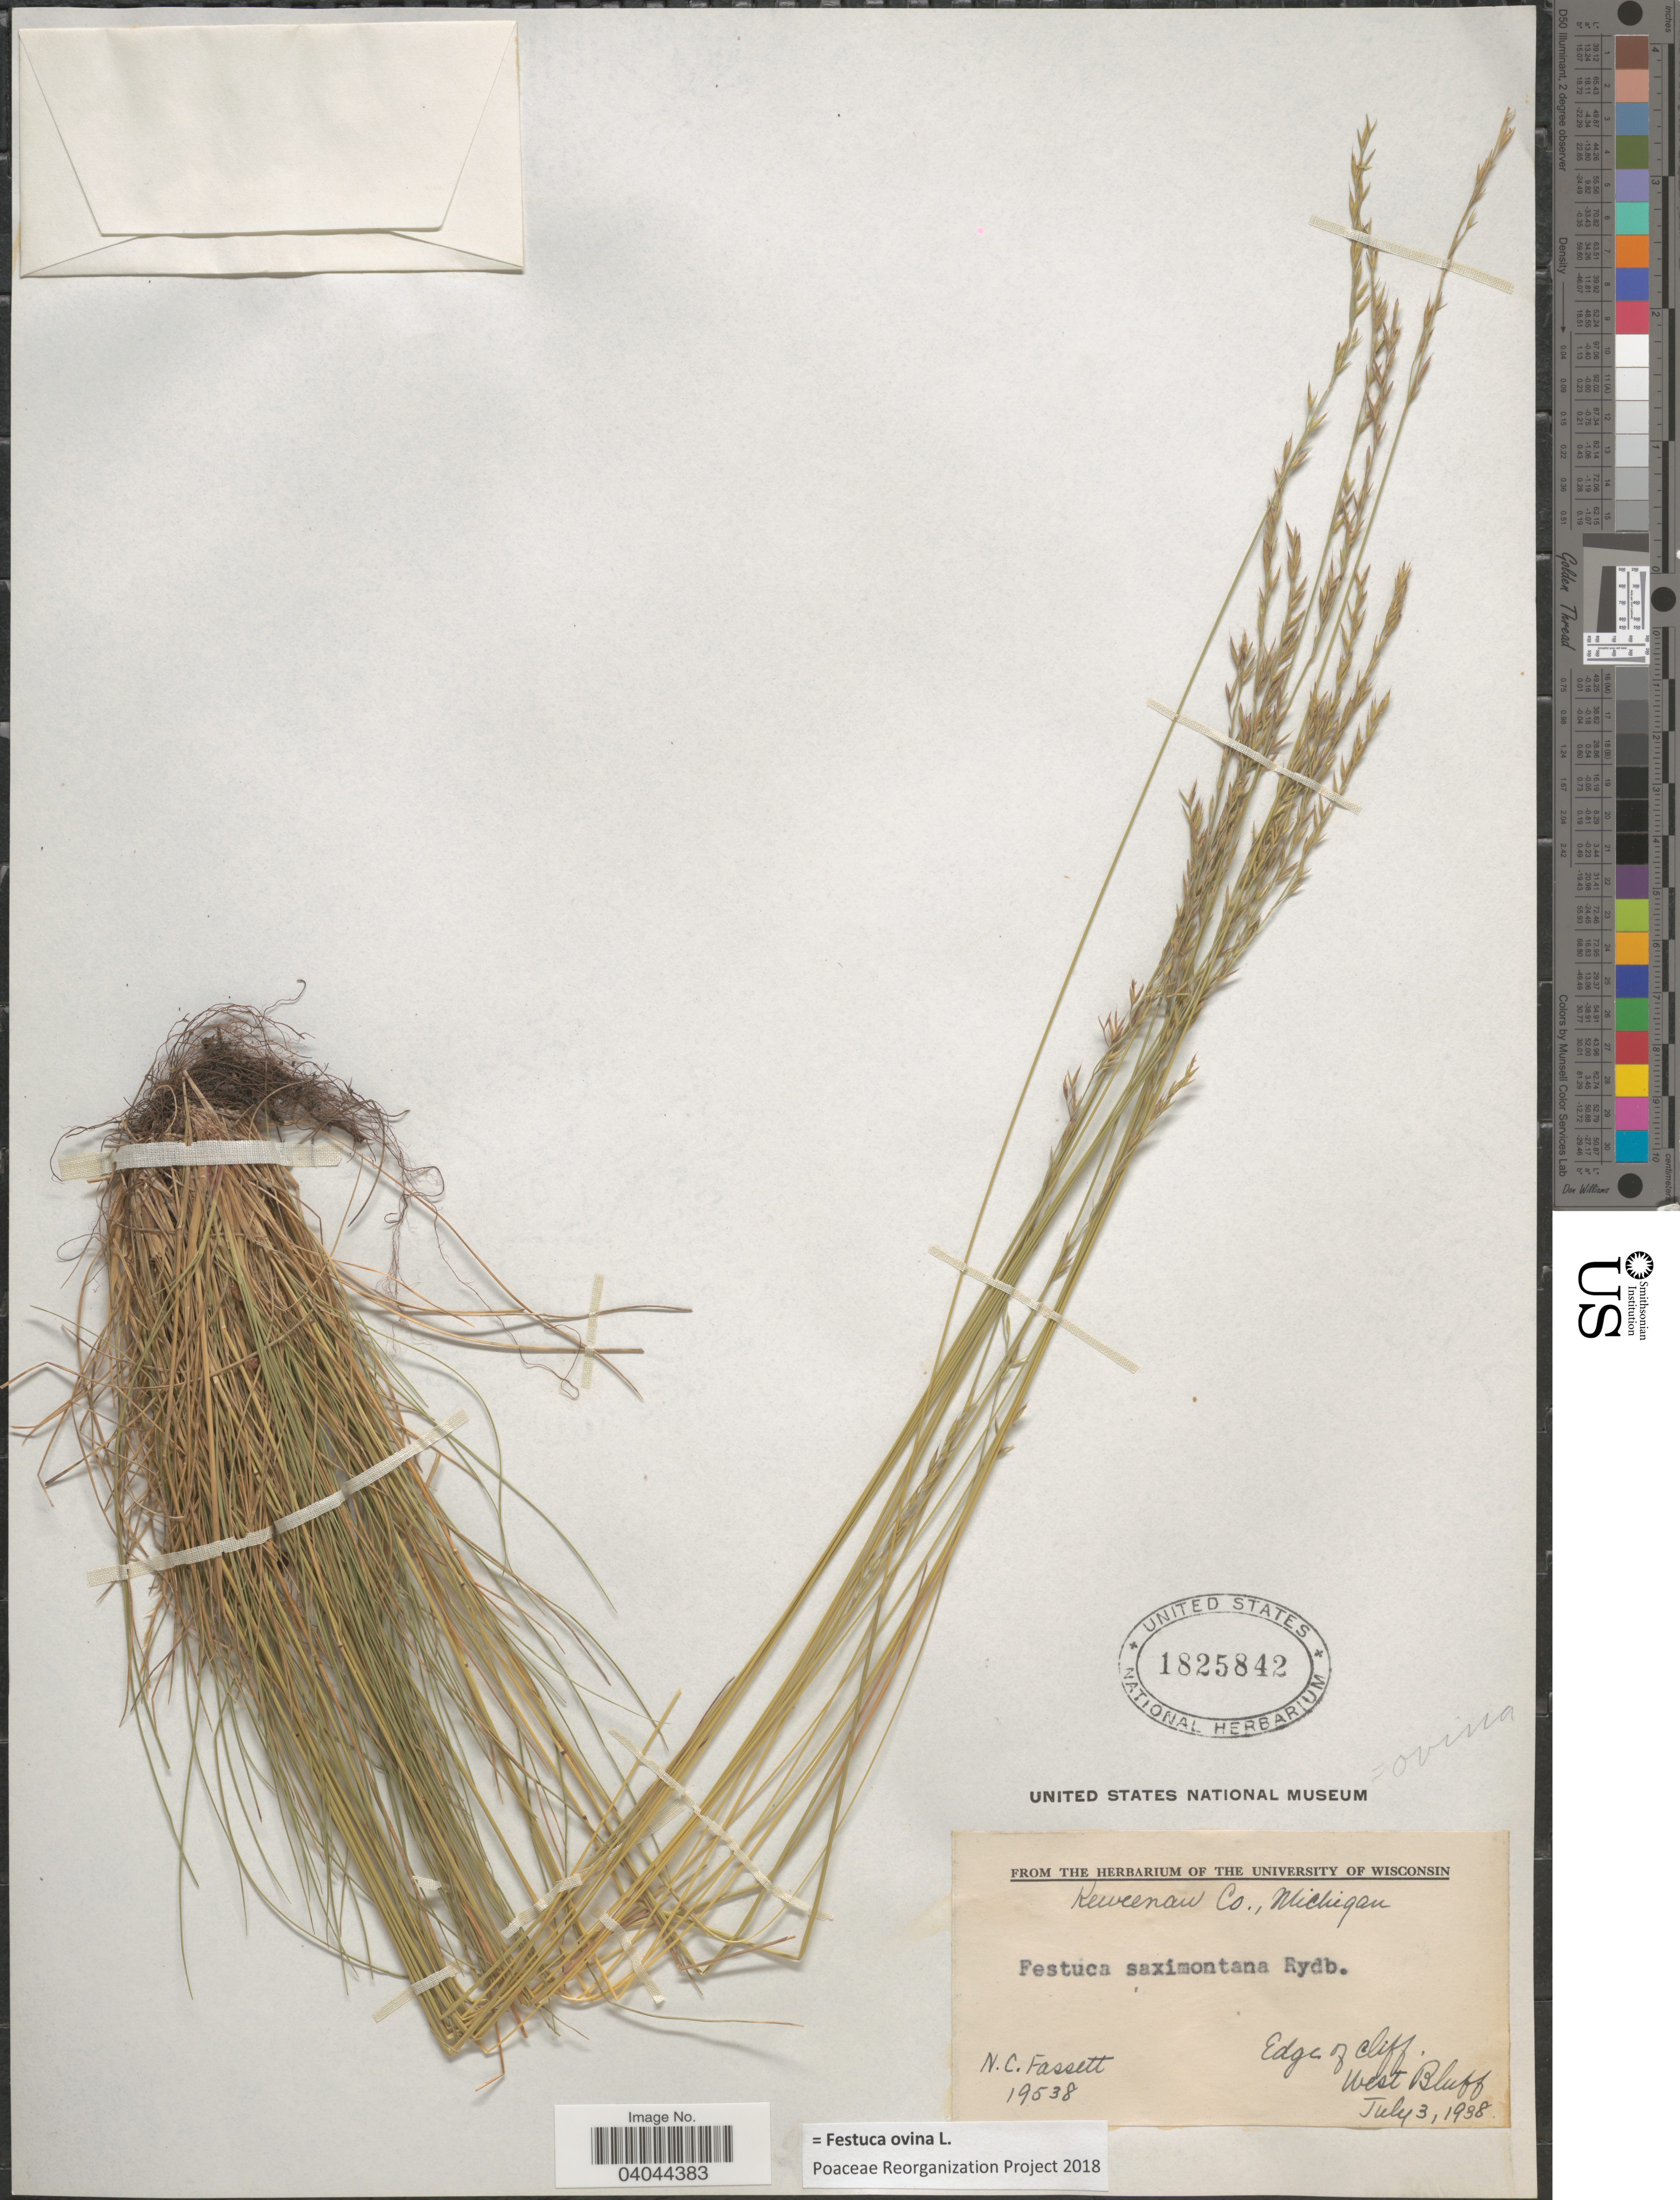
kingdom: Plantae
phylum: Tracheophyta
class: Liliopsida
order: Poales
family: Poaceae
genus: Festuca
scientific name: Festuca ovina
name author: L.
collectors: N. C. Fassett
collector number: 19538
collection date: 1938-07-03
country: United States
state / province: Michigan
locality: Keweenaw Co. Edge of cliff. West Bluff.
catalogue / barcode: US 1825842